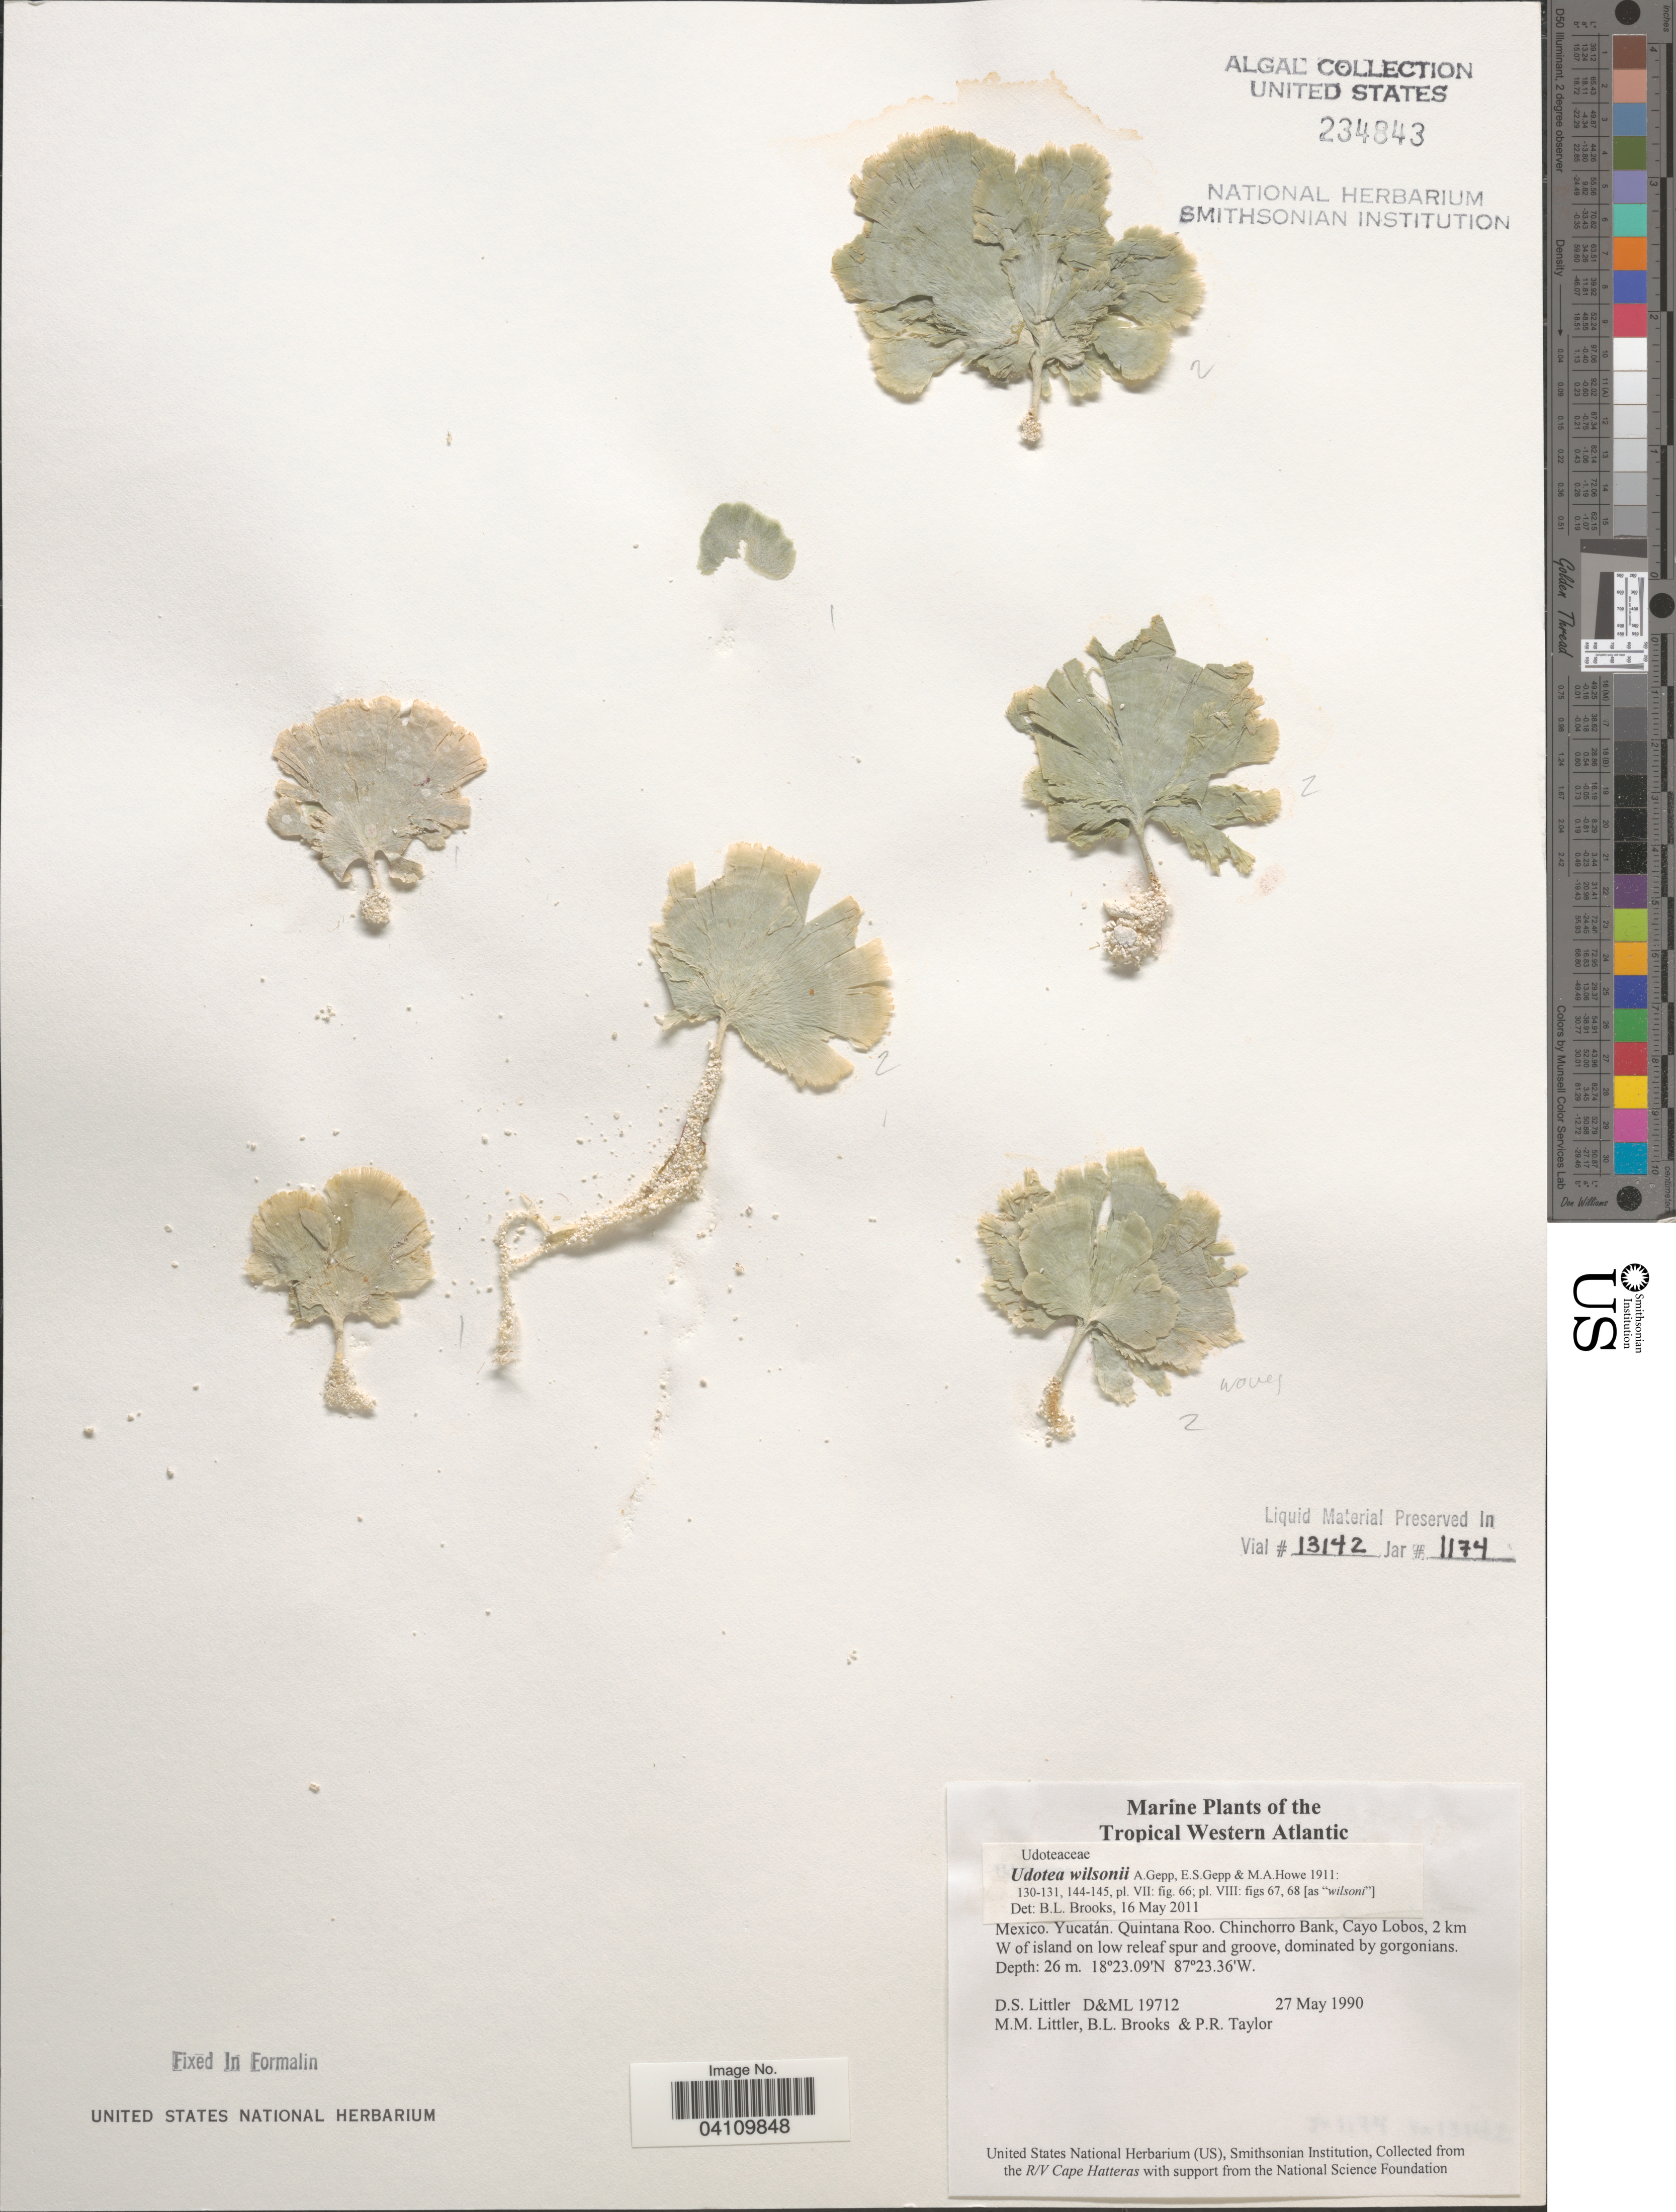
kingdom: Plantae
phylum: Chlorophyta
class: Ulvophyceae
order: Bryopsidales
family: Udoteaceae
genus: Udotea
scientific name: Udotea wilsonii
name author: A. Gepp et al. in A. Gepp & E. Gepp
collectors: D. S. Littler, B. Brooks & P. R. Taylor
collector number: D&ML 19712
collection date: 1990-05-27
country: Mexico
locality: Tropical Western Atlantic. Yucatán. Quintana Roo. Chinchorro Bank, Cayo Lobos, 2 km W of the island.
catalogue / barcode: US 234843